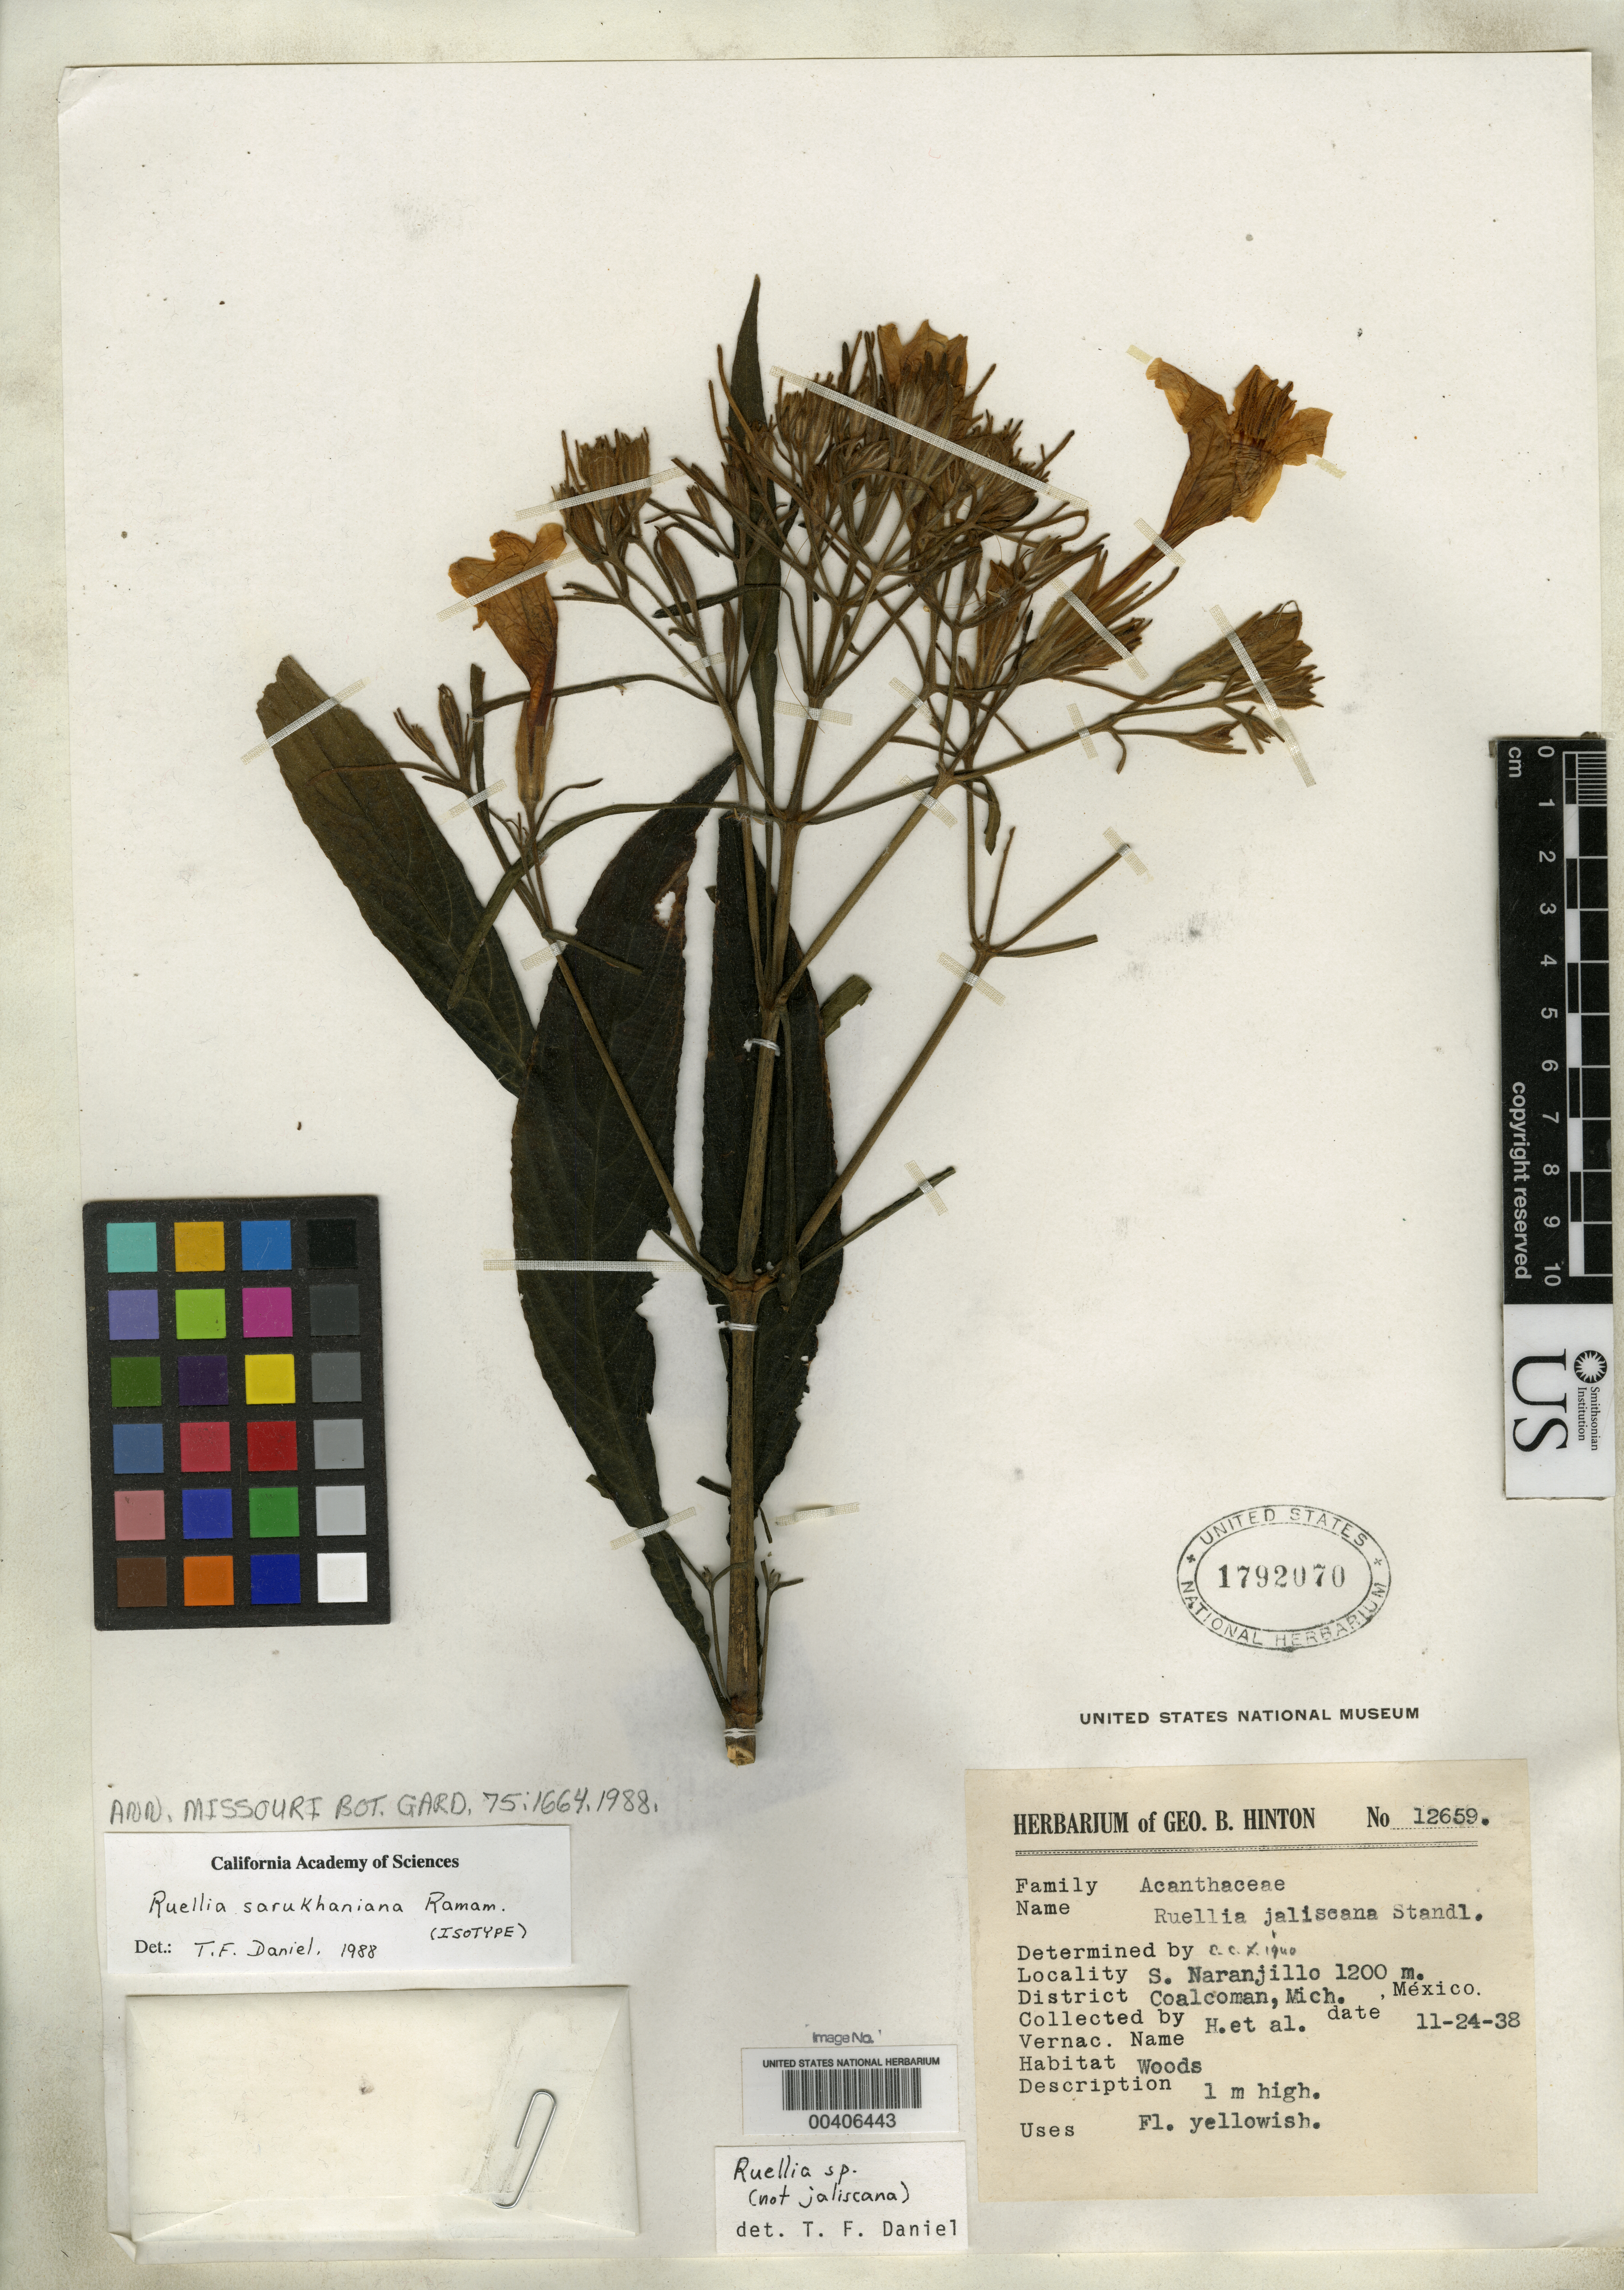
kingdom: Plantae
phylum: Tracheophyta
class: Magnoliopsida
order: Lamiales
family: Acanthaceae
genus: Ruellia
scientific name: Ruellia sarukhaniana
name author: Ramamoorthy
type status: Isotype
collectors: G. B. Hinton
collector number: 12659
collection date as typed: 24 Nov 1939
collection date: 1939-11-24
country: Mexico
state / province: Michoacán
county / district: Coalcoman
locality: S. Naranjillo.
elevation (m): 1200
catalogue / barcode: US 1792070